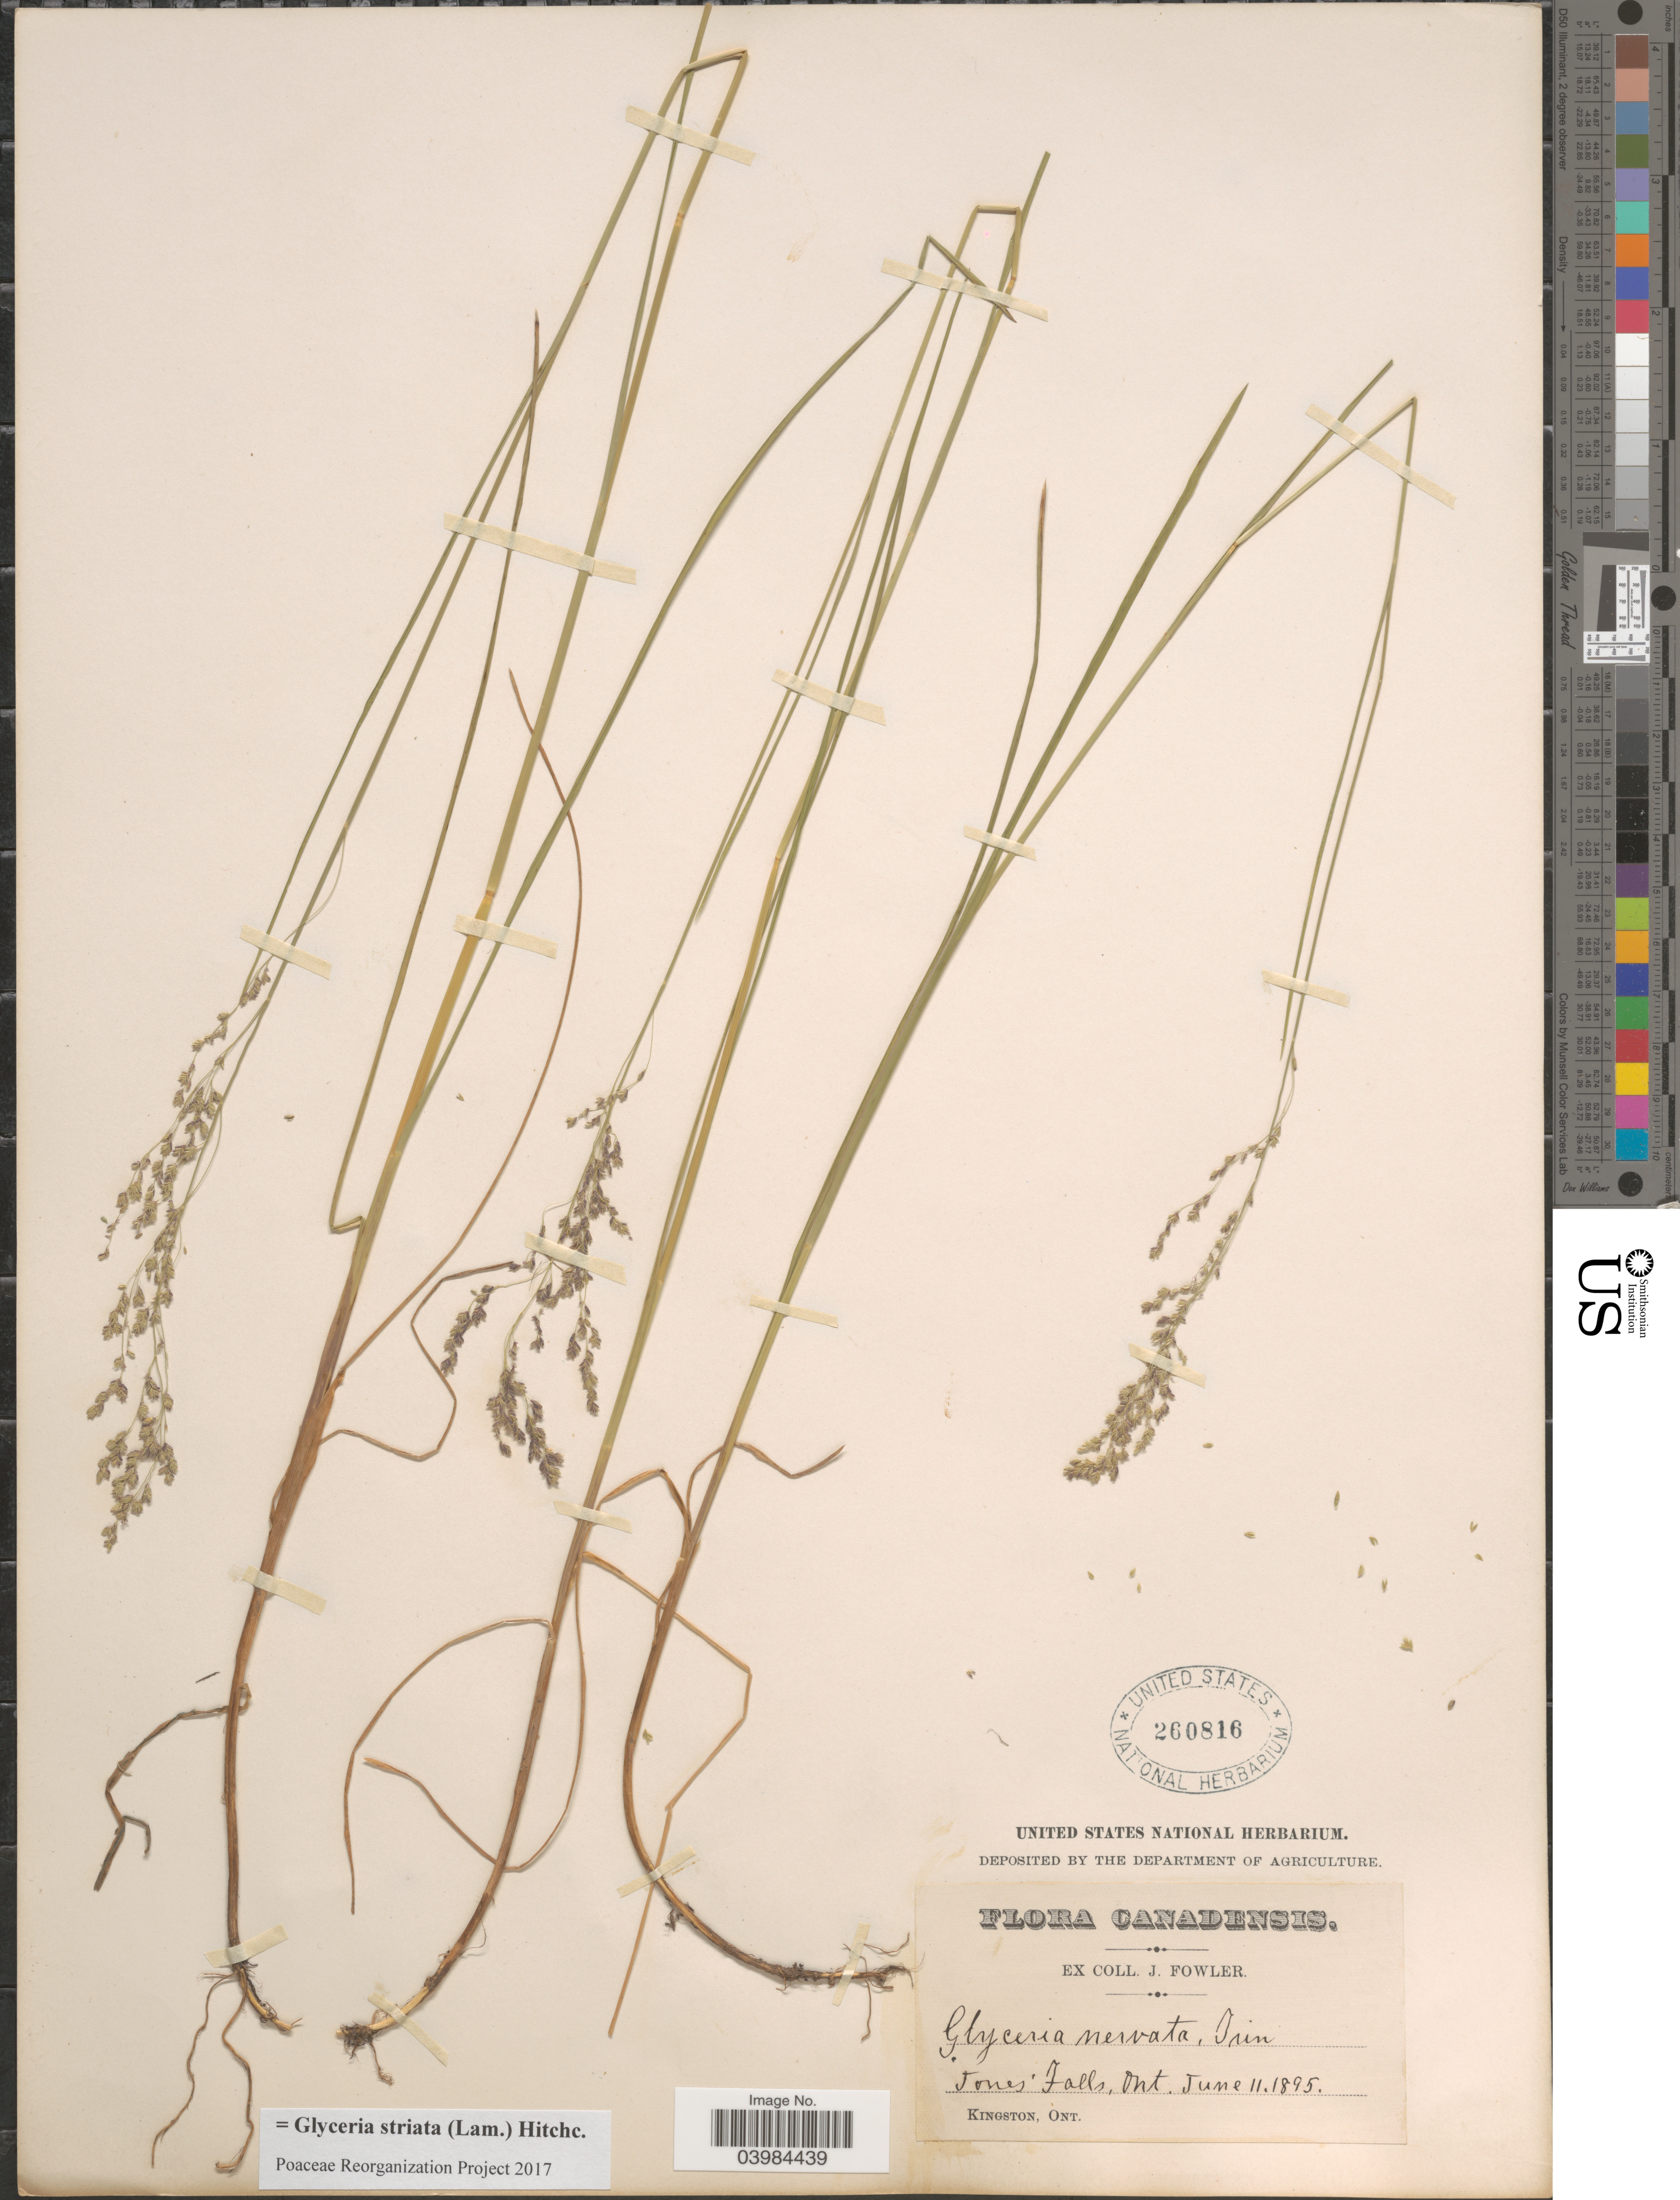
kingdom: Plantae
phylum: Tracheophyta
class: Liliopsida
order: Poales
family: Poaceae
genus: Glyceria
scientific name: Glyceria striata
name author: (Lam.) Hitchc.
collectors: J. Fowler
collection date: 1895-06-11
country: Canada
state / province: Ontario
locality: Jones' Falls.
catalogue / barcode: US 260816